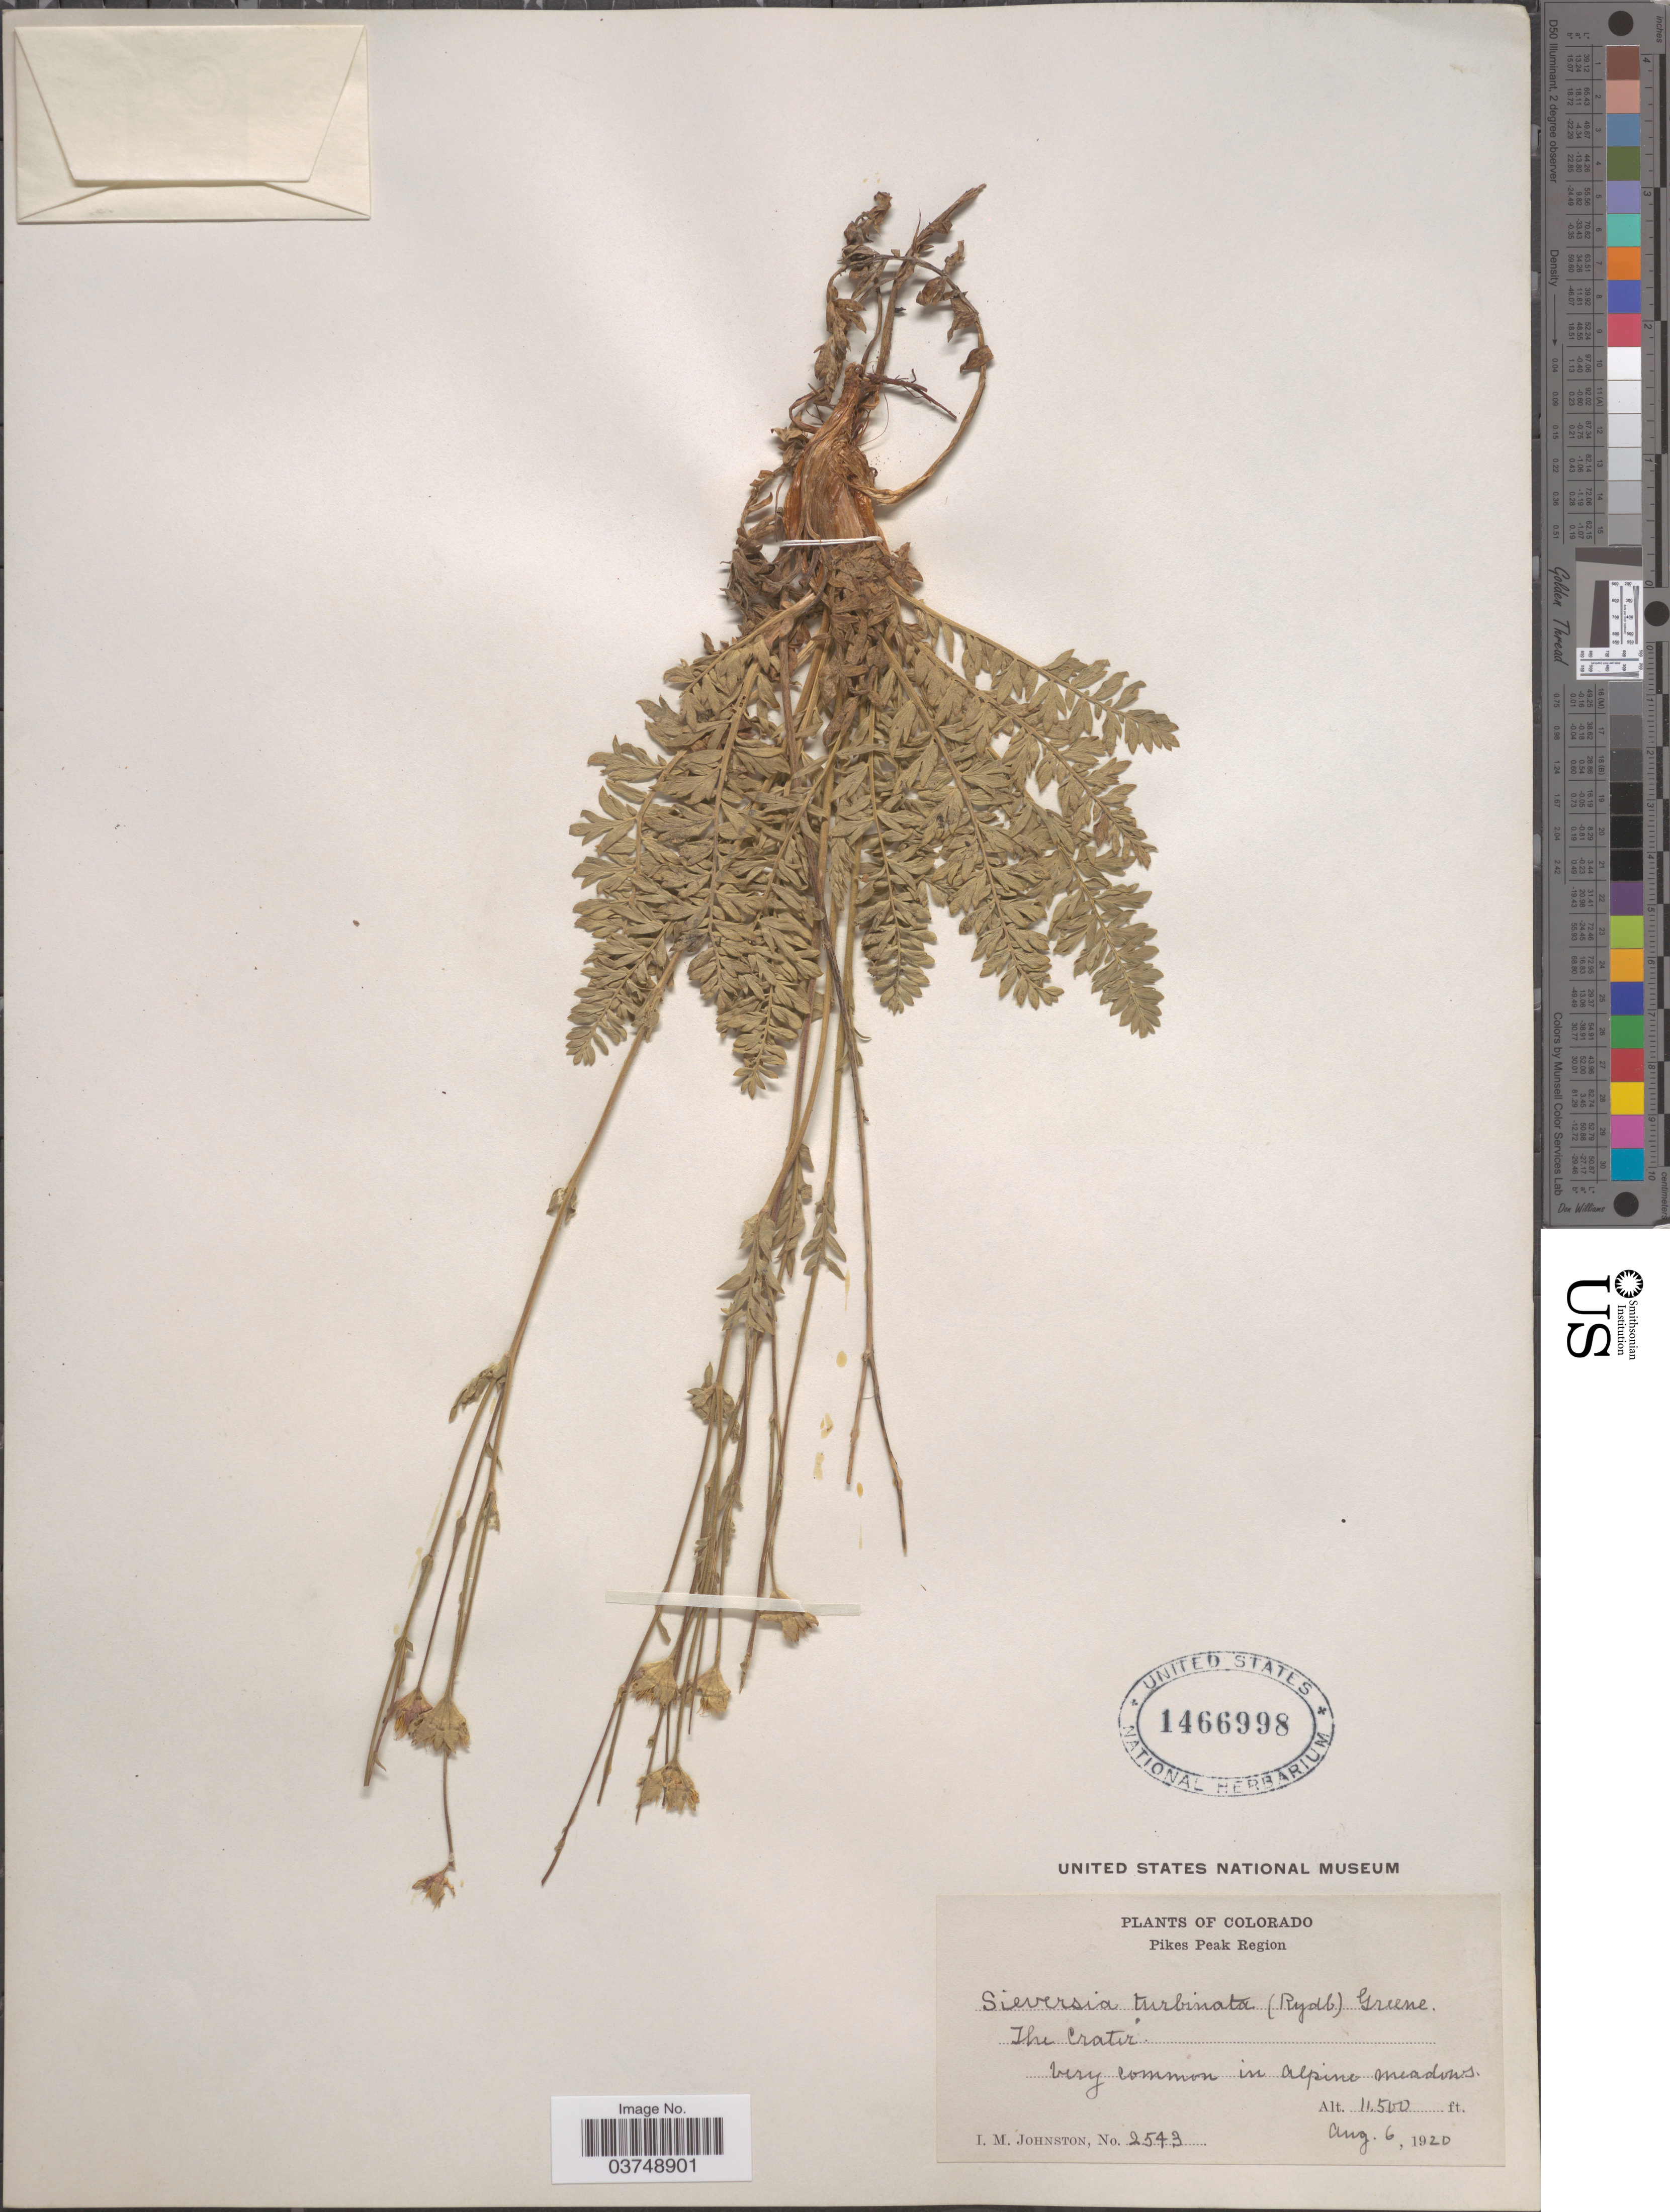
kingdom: Plantae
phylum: Tracheophyta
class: Magnoliopsida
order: Rosales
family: Rosaceae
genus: Geum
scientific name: Geum rossii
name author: (R. Br.) Ser.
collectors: I.M. Johnston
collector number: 2543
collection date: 1920-08-06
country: United States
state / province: Colorado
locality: Pikes Peak Region. The Crater.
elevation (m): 3505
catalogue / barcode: US 1466998